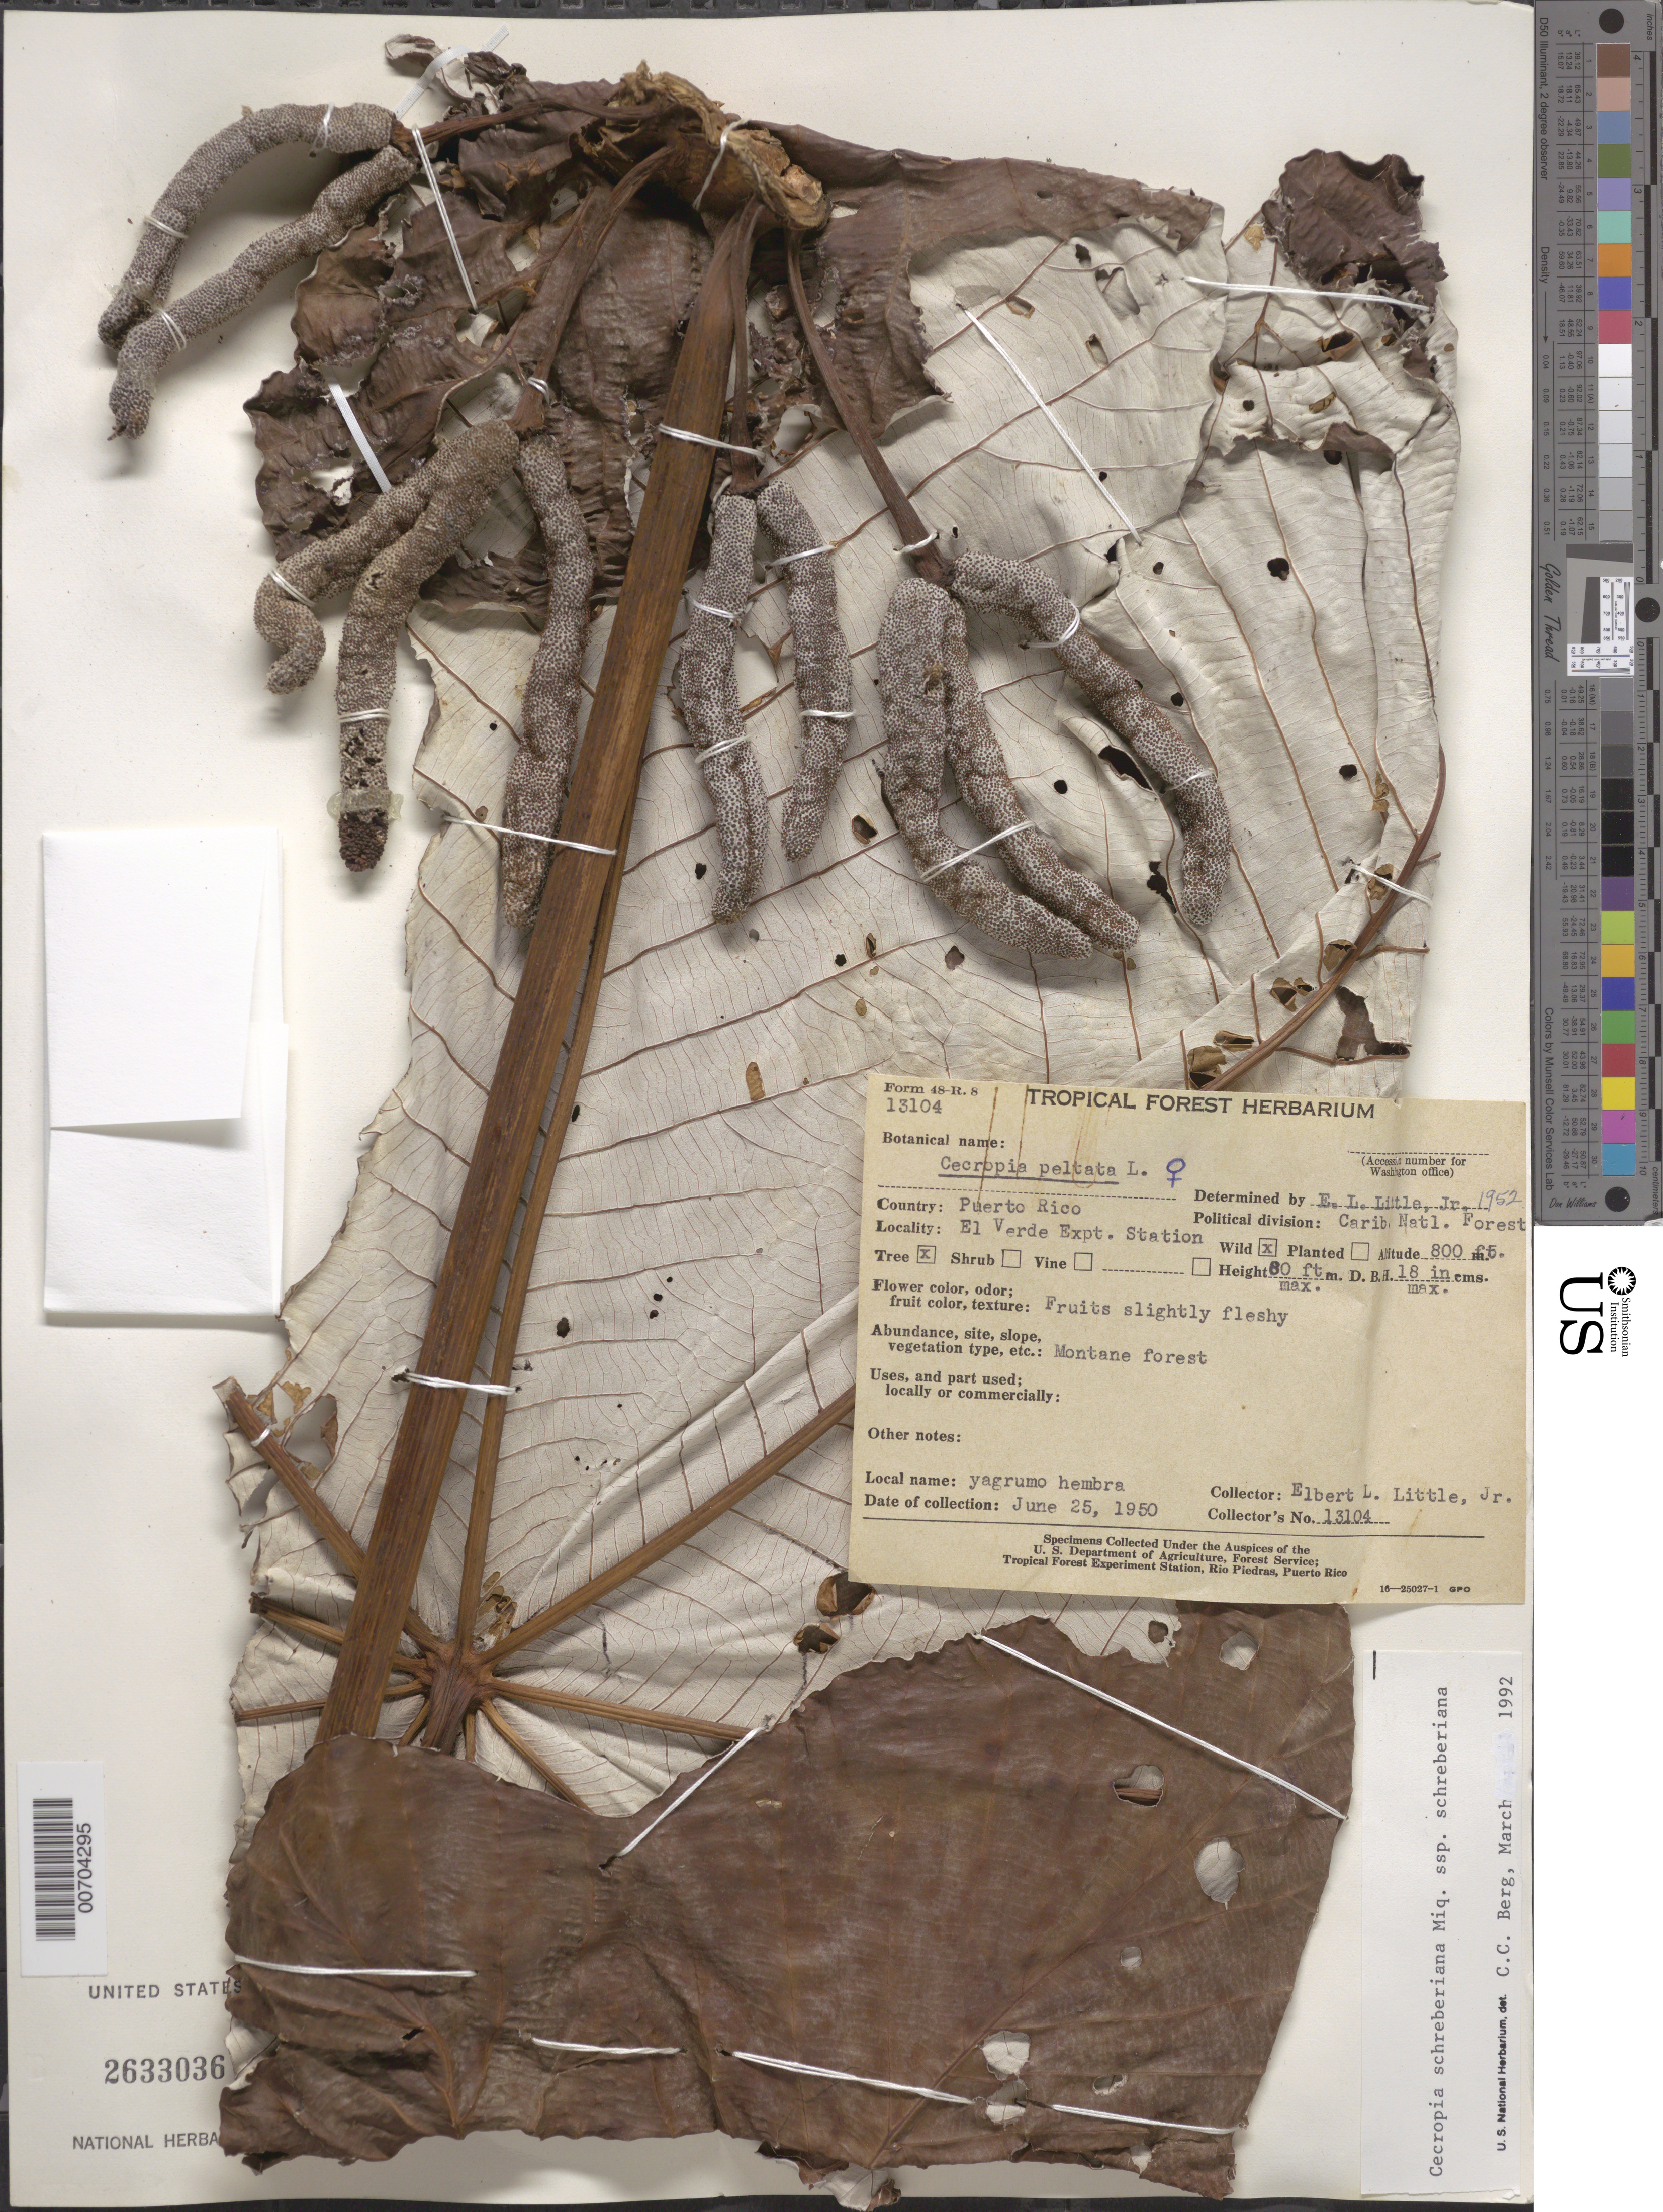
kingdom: Plantae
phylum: Tracheophyta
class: Magnoliopsida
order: Rosales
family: Urticaceae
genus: Cecropia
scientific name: Cecropia schreberiana subsp. schreberiana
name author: Miq.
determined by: Berg, C. C.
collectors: E. L. Little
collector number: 13104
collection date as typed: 25 Jun 1950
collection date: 1950-06-25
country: Puerto Rico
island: Greater Antilles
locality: Carib. Natl. Forest, El Verde Expt. Station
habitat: Montane forest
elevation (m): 244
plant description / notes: Common name: yagrumo hembra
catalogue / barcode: US 2633036